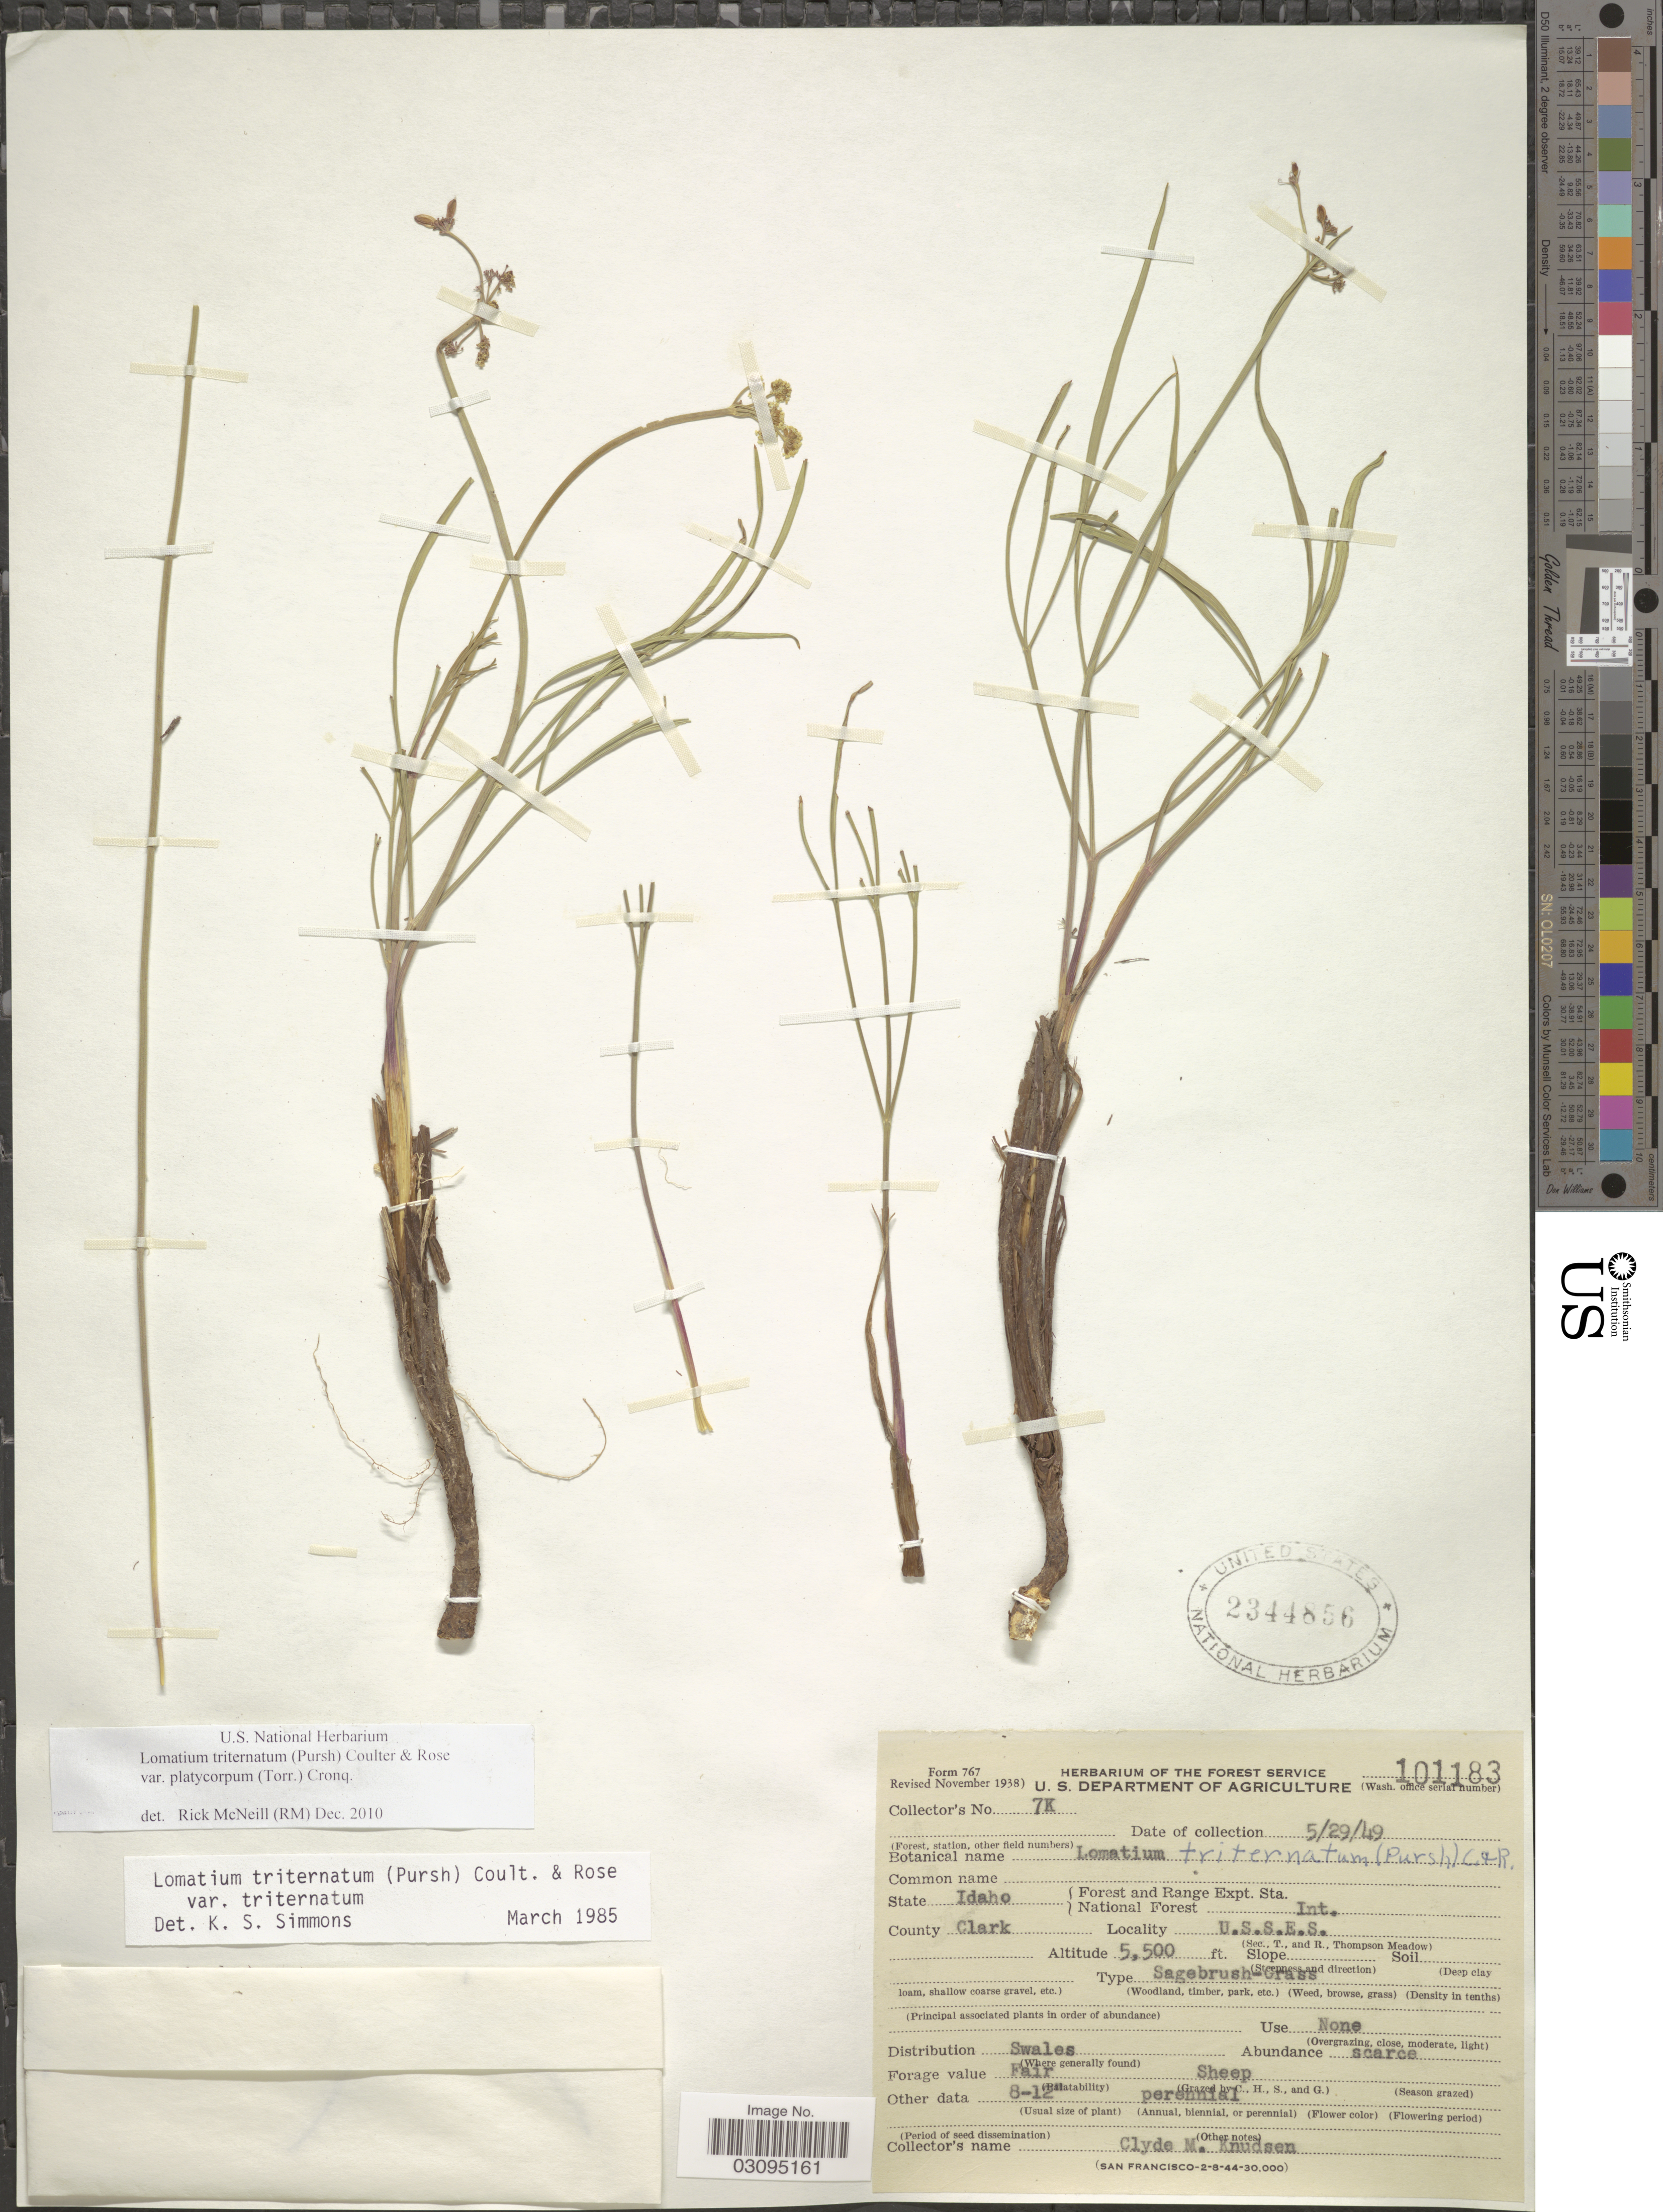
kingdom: Plantae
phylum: Tracheophyta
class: Magnoliopsida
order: Apiales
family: Apiaceae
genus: Lomatium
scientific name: Lomatium triternatum var. platycarpum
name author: (Torr.) B. Boivin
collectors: C. Knudsen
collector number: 101183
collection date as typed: Transcribed d/m/y: 29/5/49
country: United States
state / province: Idaho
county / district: Clark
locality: U.S.S.E.S.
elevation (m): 1676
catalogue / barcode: US 2344856